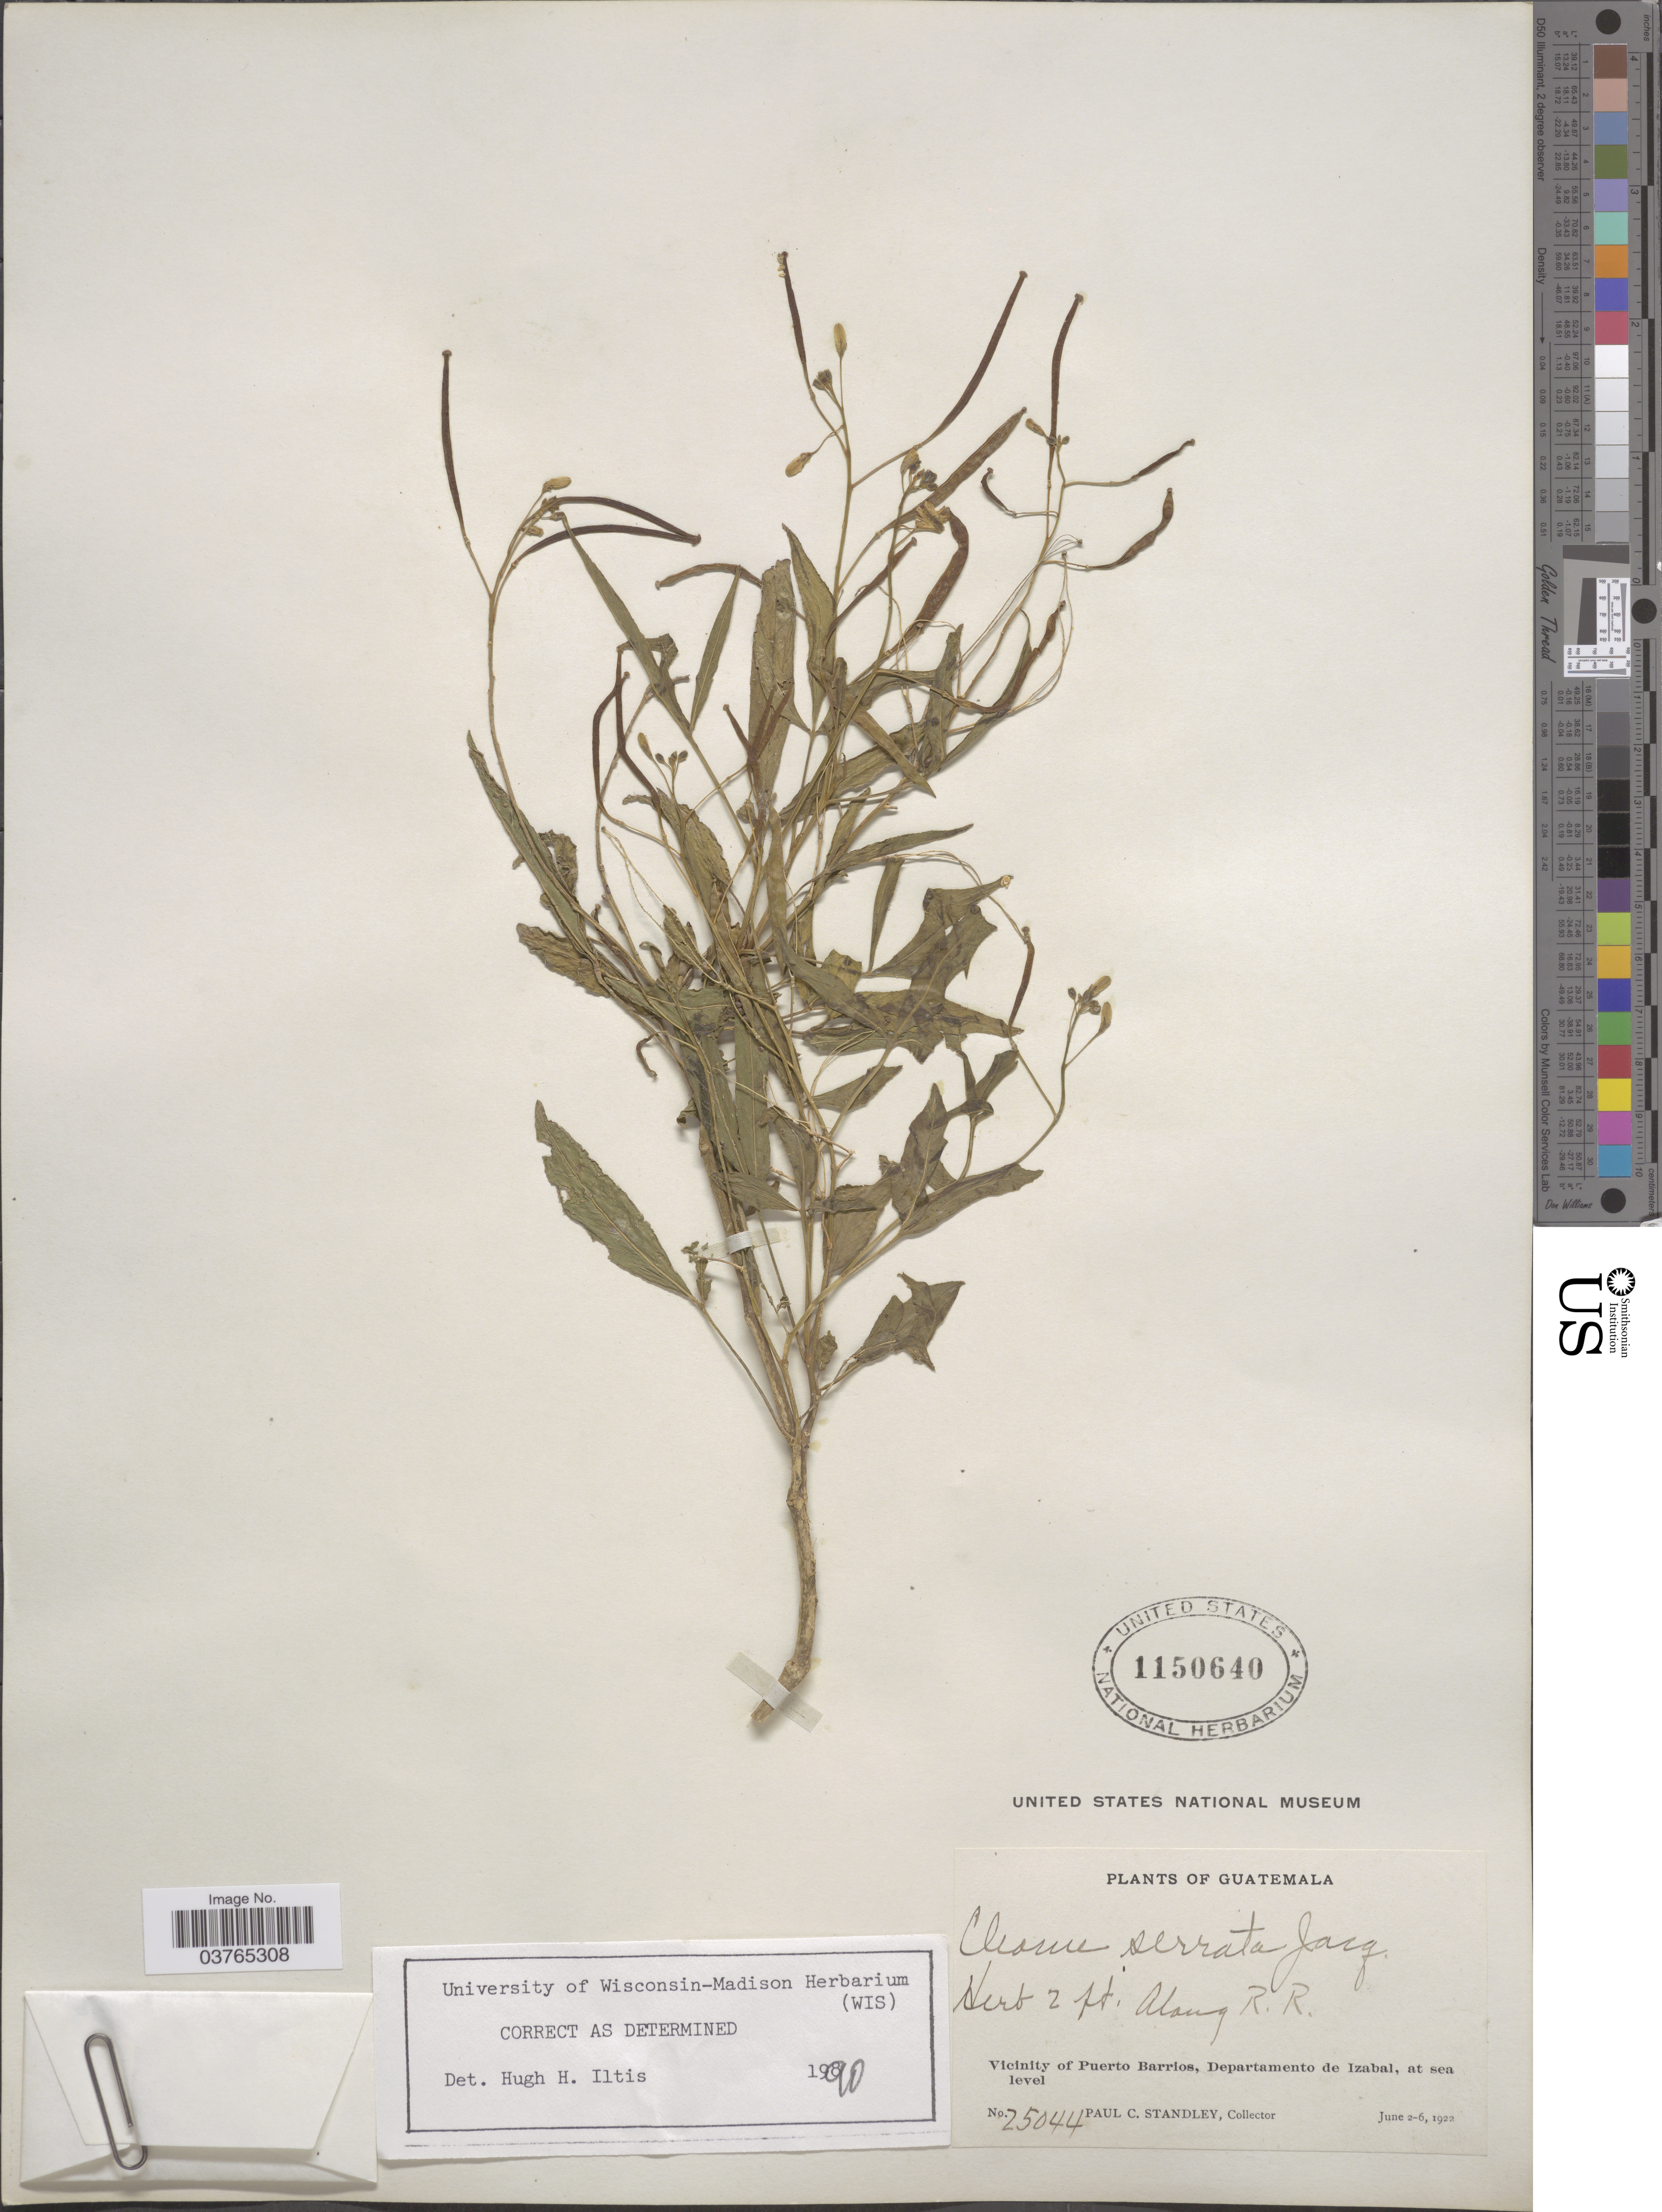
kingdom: Plantae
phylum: Tracheophyta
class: Magnoliopsida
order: Brassicales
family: Cleomaceae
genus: Cleoserrata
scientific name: Cleoserrata serrata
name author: (Jacq.) Iltis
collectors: P. C. Standley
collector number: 25044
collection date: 1922-06-02/1922-06-06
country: Guatemala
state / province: Izabal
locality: Along R. R. Vicinity of Puerto Barrios, Departamento de Izabal.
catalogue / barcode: US 1150640